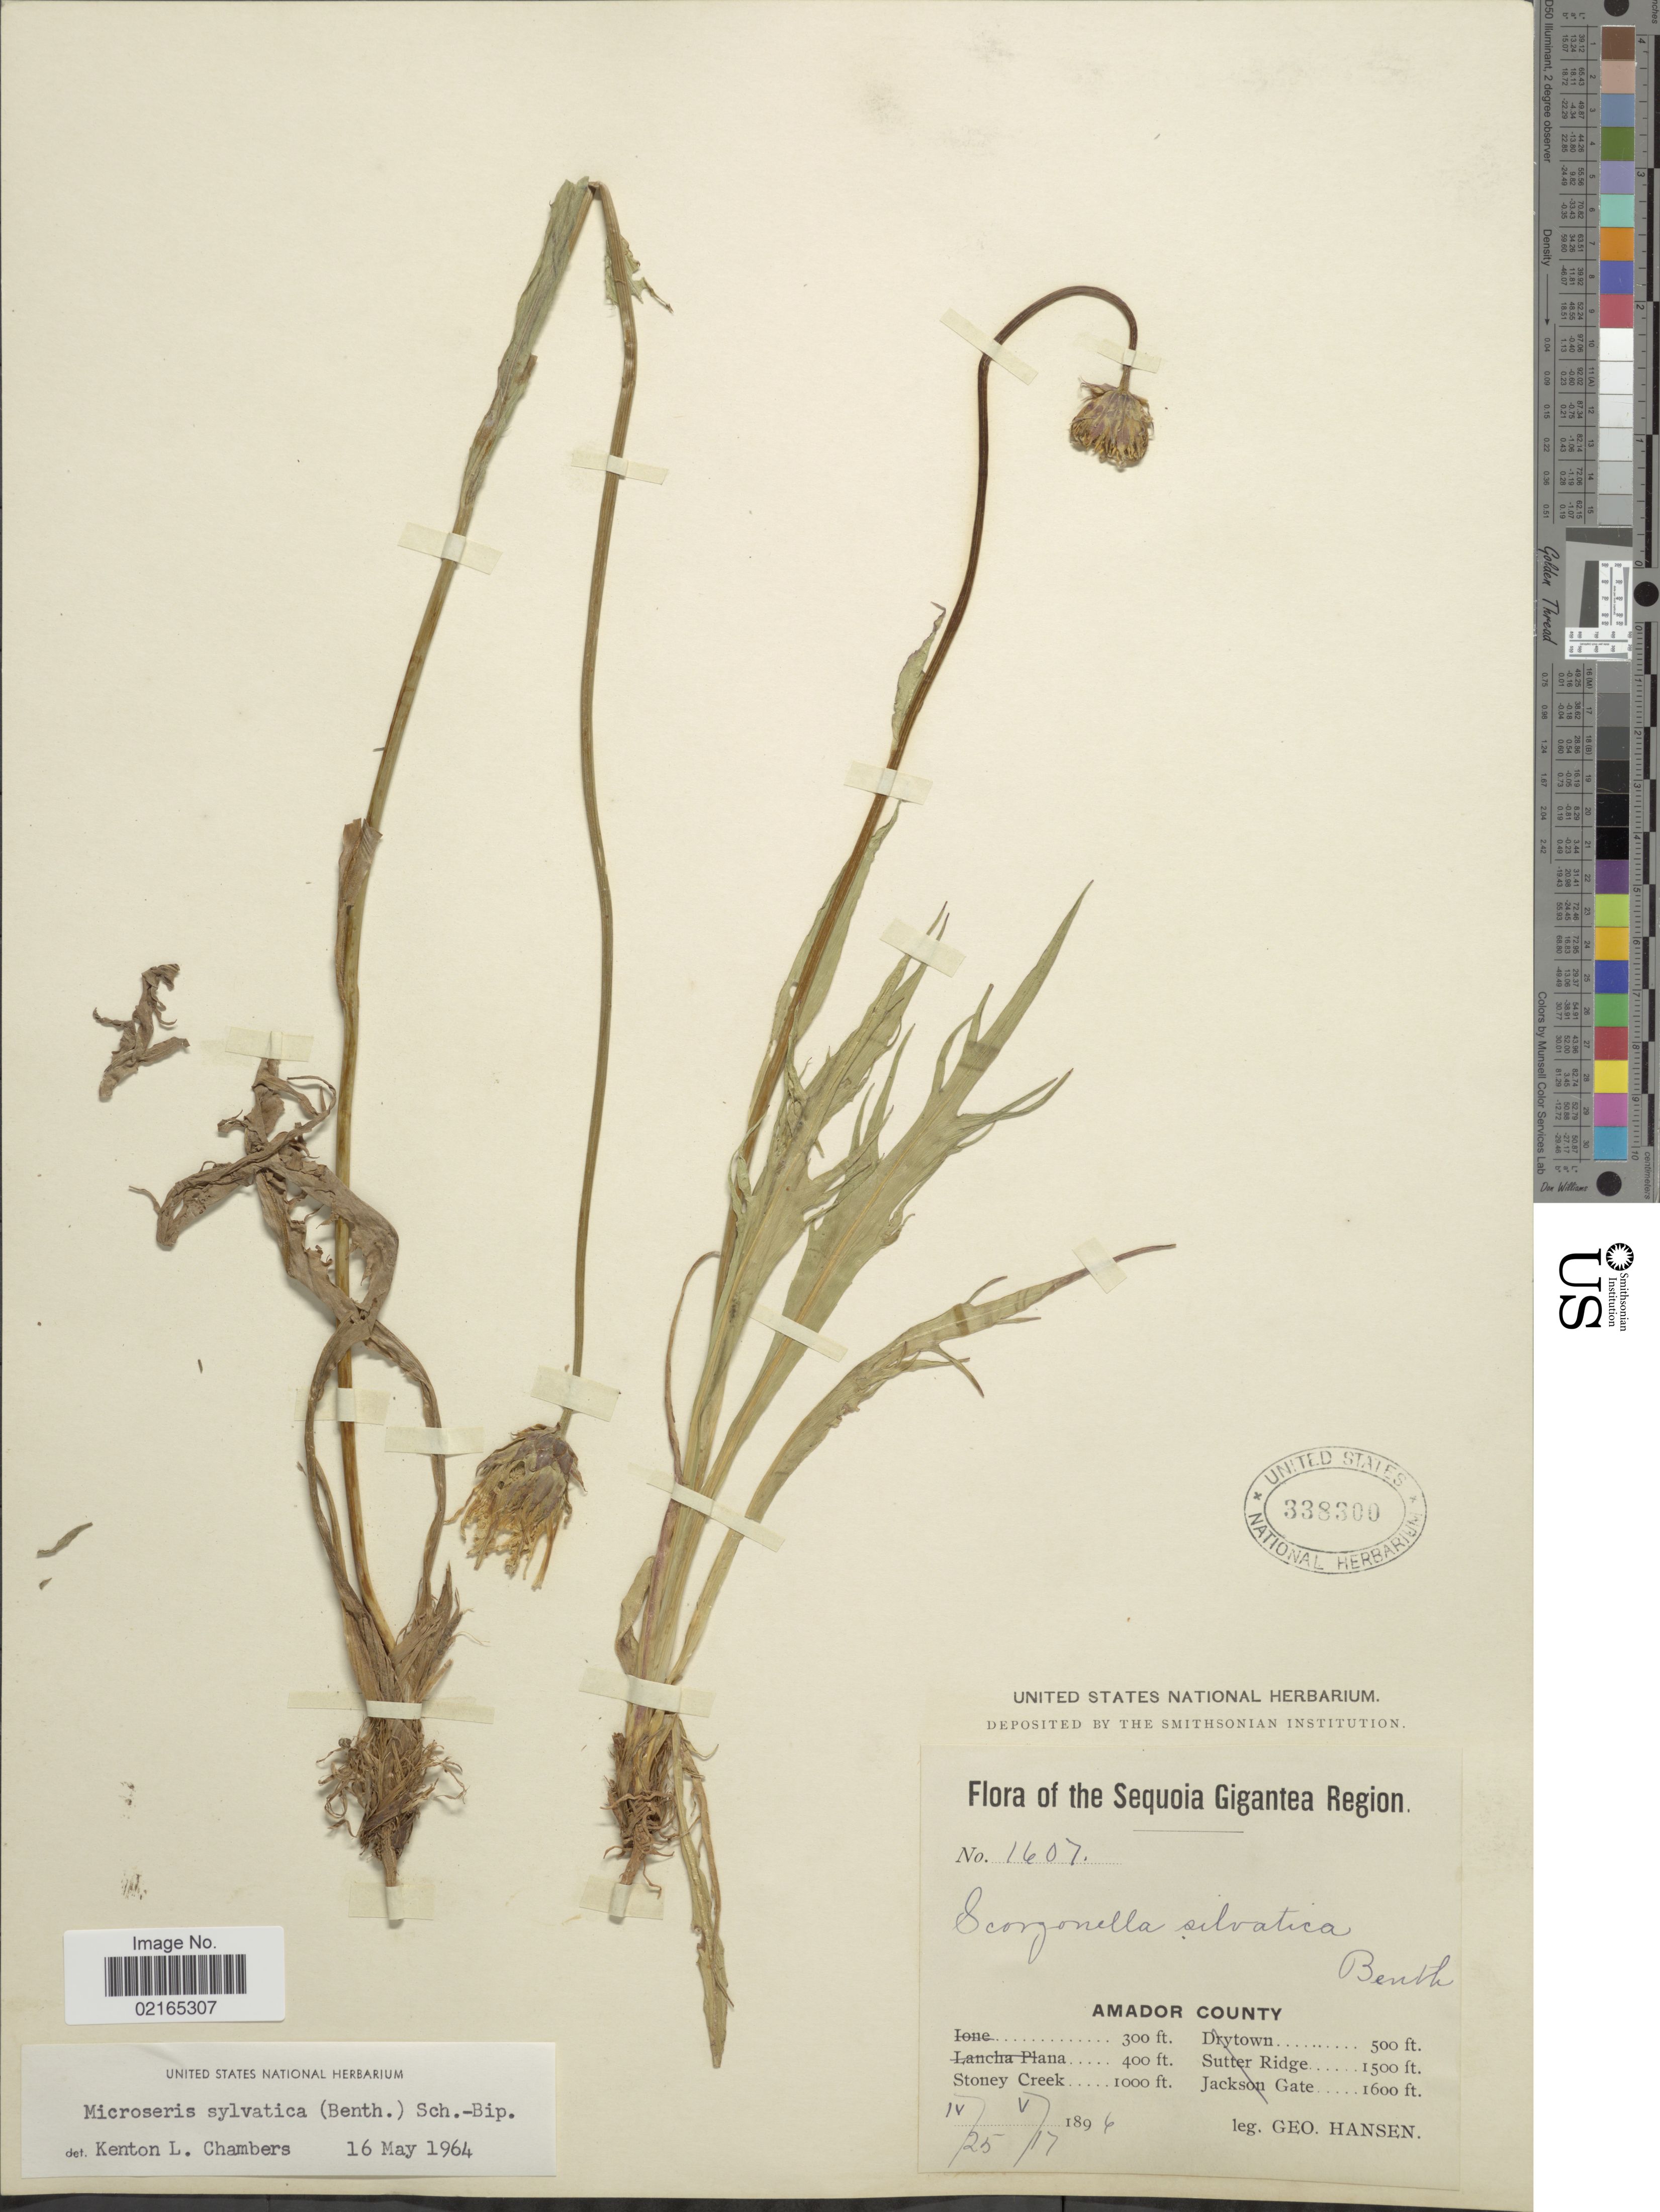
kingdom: Plantae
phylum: Tracheophyta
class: Magnoliopsida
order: Asterales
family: Asteraceae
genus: Microseris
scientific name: Microseris sylvatica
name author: (Benth.) Sch. Bip.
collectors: G. Hansen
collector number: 1607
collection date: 1896-04-25/1896-05-17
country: United States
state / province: California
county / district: Amador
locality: Sequoia Gigantea Region, Amador County, Stoney Creek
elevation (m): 305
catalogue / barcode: US 338300